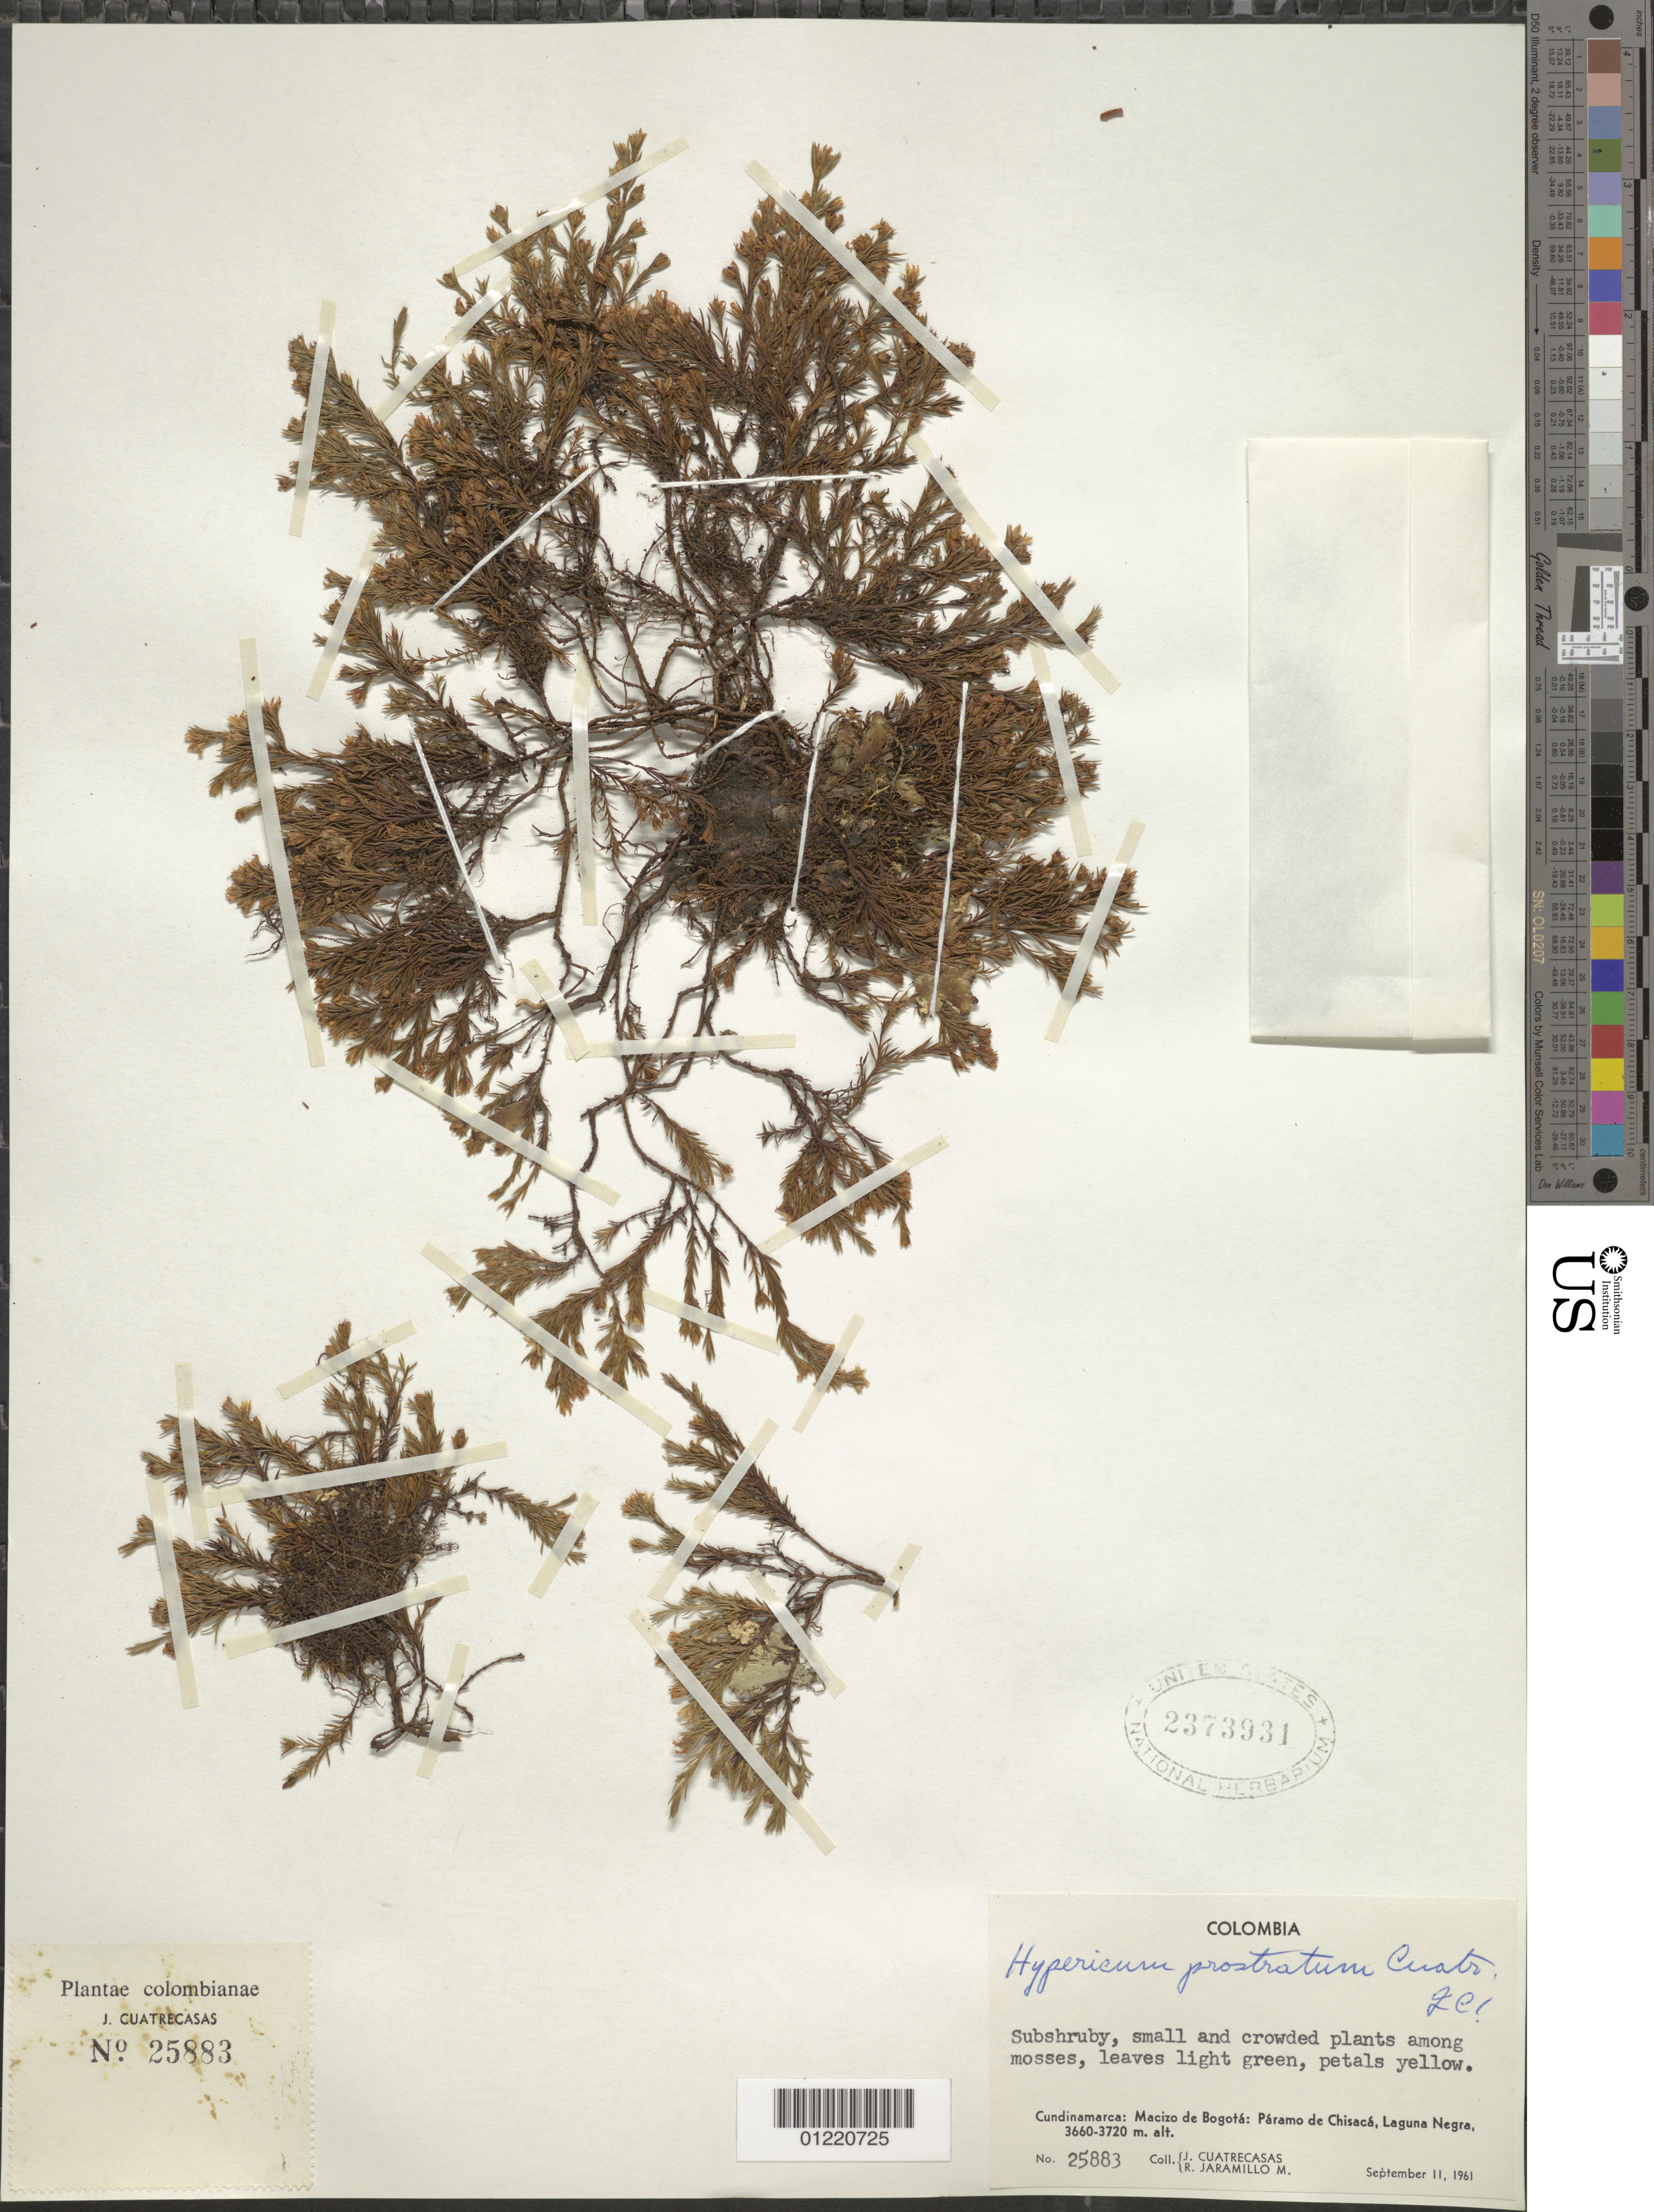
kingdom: Plantae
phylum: Tracheophyta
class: Magnoliopsida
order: Malpighiales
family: Hypericaceae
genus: Hypericum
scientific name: Hypericum prostratum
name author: Cuatrec.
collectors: J. Cuatrecasas & R. Jaramillo M.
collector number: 25883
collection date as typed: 11 Sep 1961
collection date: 1961-09-11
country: Colombia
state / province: Cundinamarca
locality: Macizo de Bogotá: Páramo de Chisaca, Laguna Negra.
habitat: Paramo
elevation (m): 3660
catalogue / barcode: US 2373931